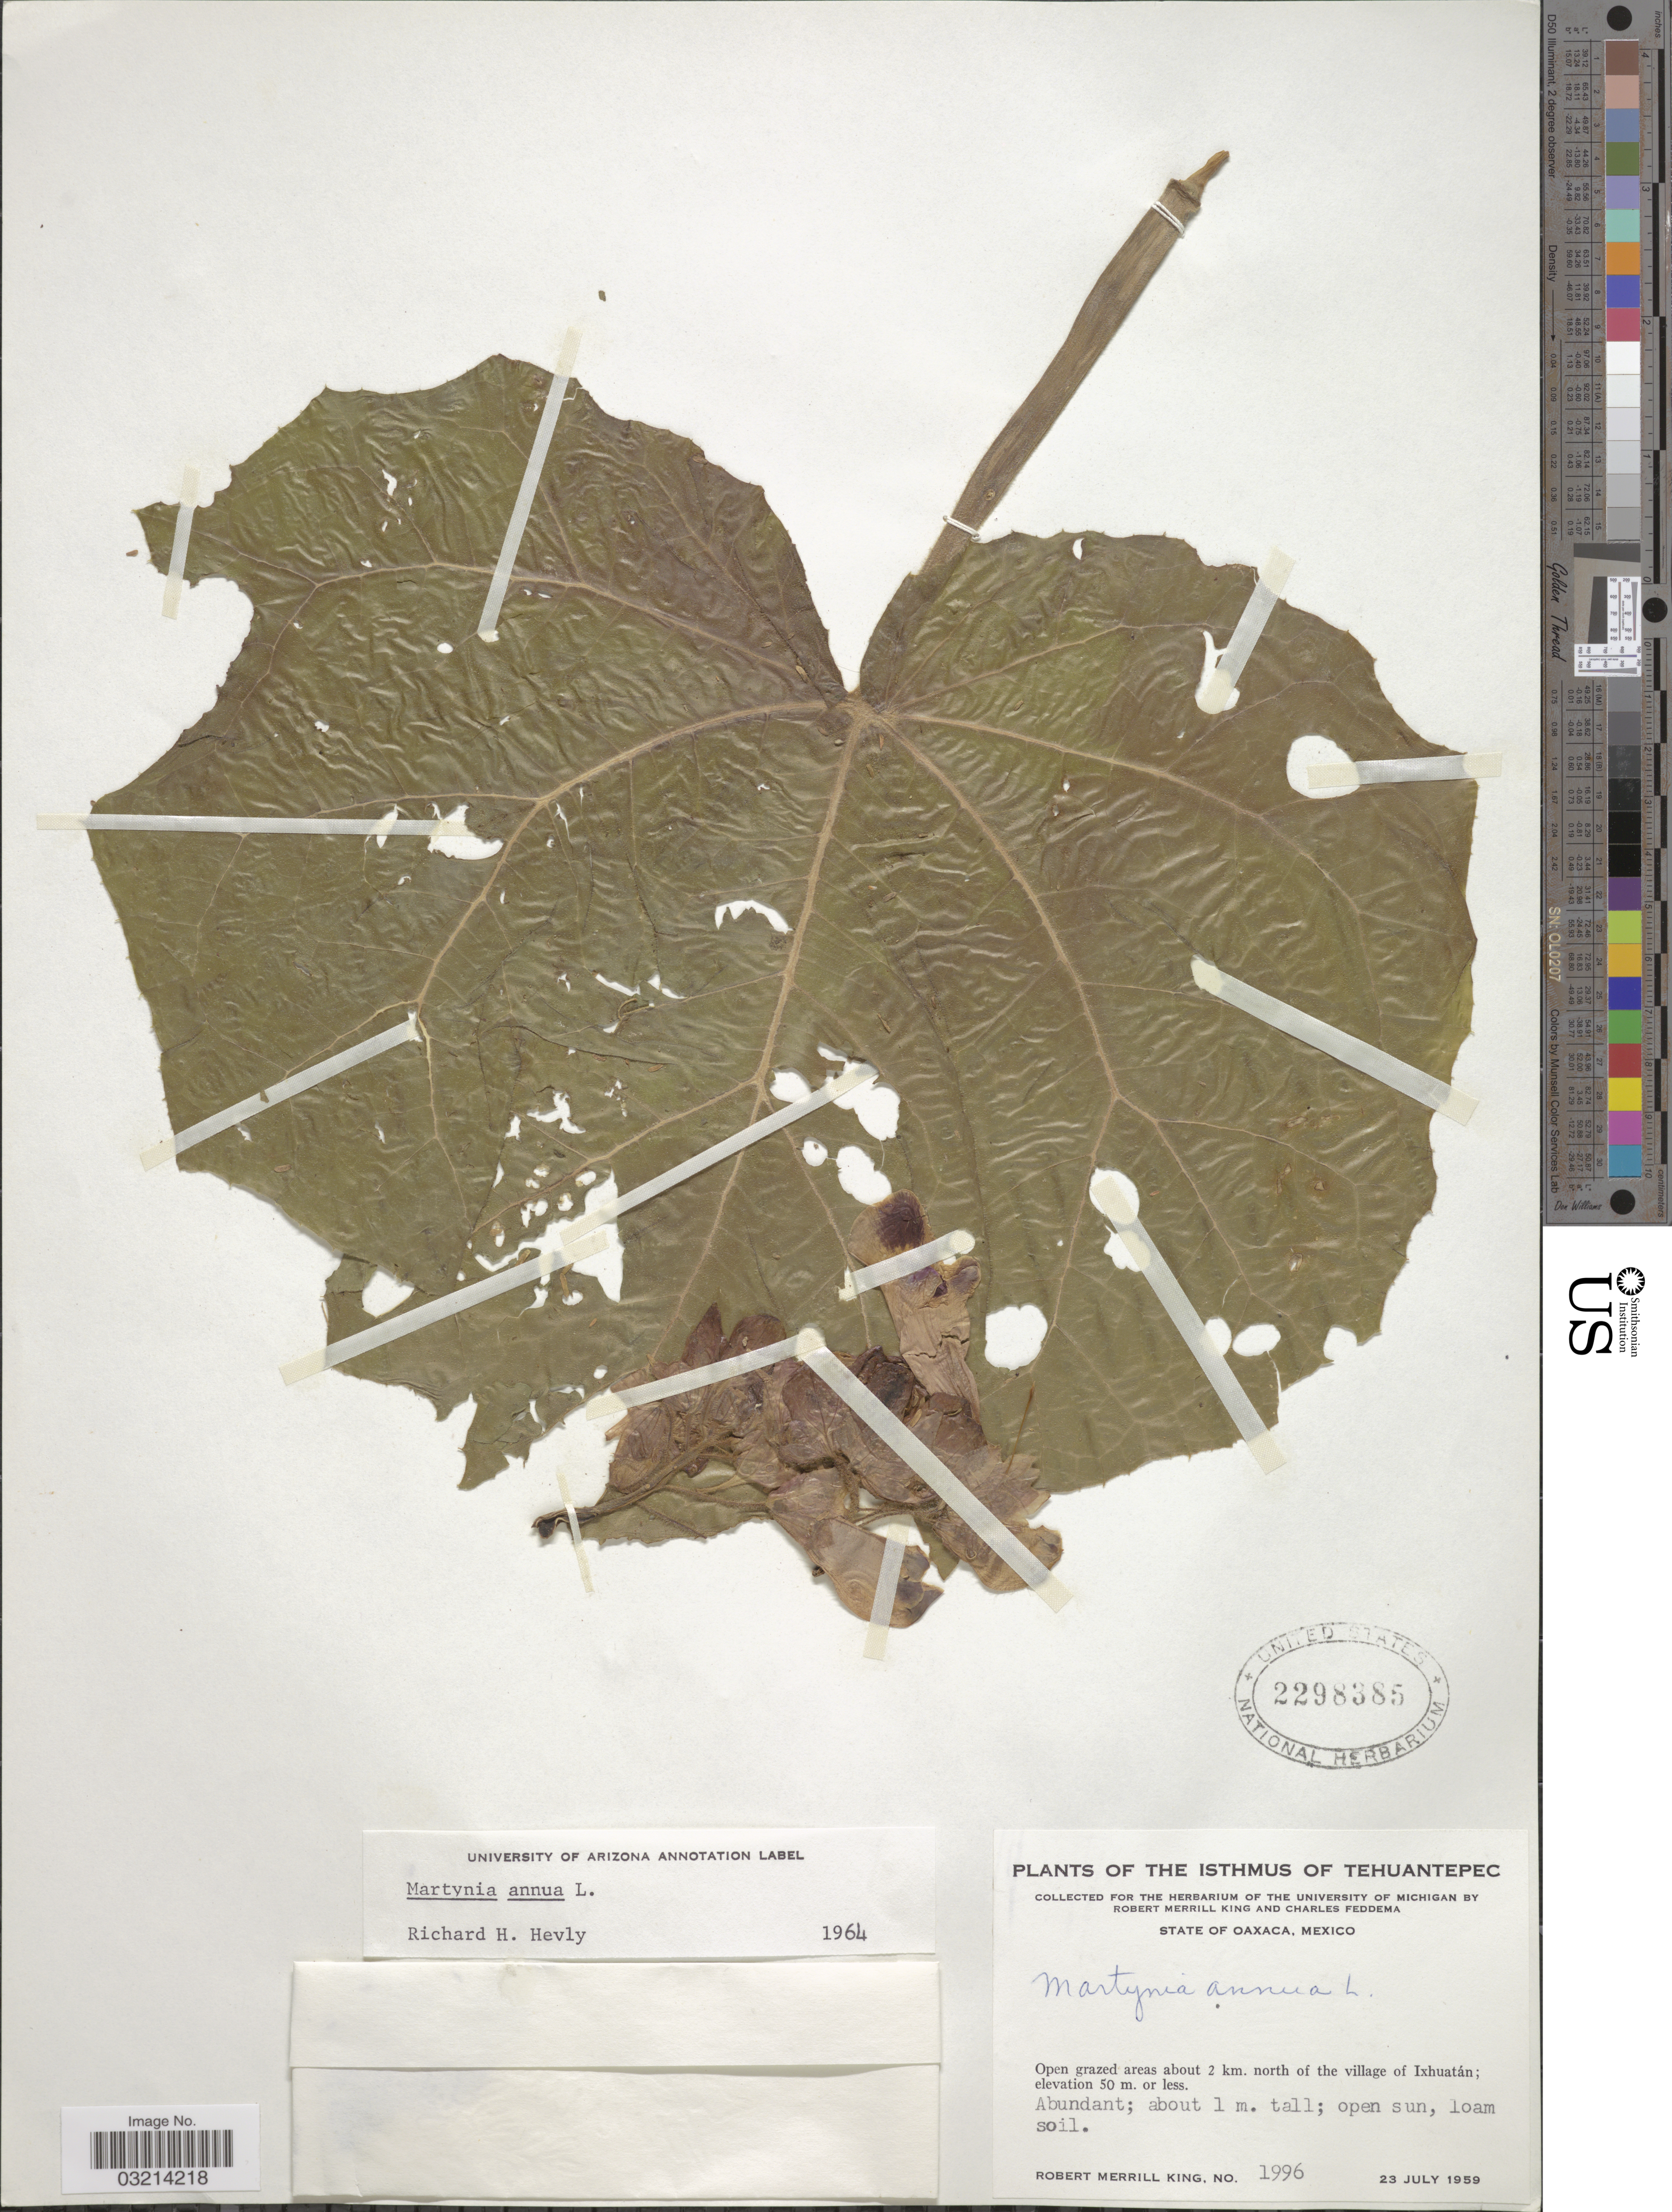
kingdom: Plantae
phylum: Tracheophyta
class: Magnoliopsida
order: Lamiales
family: Martyniaceae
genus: Martynia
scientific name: Martynia annua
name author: L.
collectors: R. M. King & C. Feddema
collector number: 1996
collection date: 1959-07-23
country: Mexico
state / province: Oaxaca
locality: Isthmus of Tehuantepec. Open grazed areas about 2 km. north of the village of Ixhuatán.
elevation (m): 50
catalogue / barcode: US 2298385